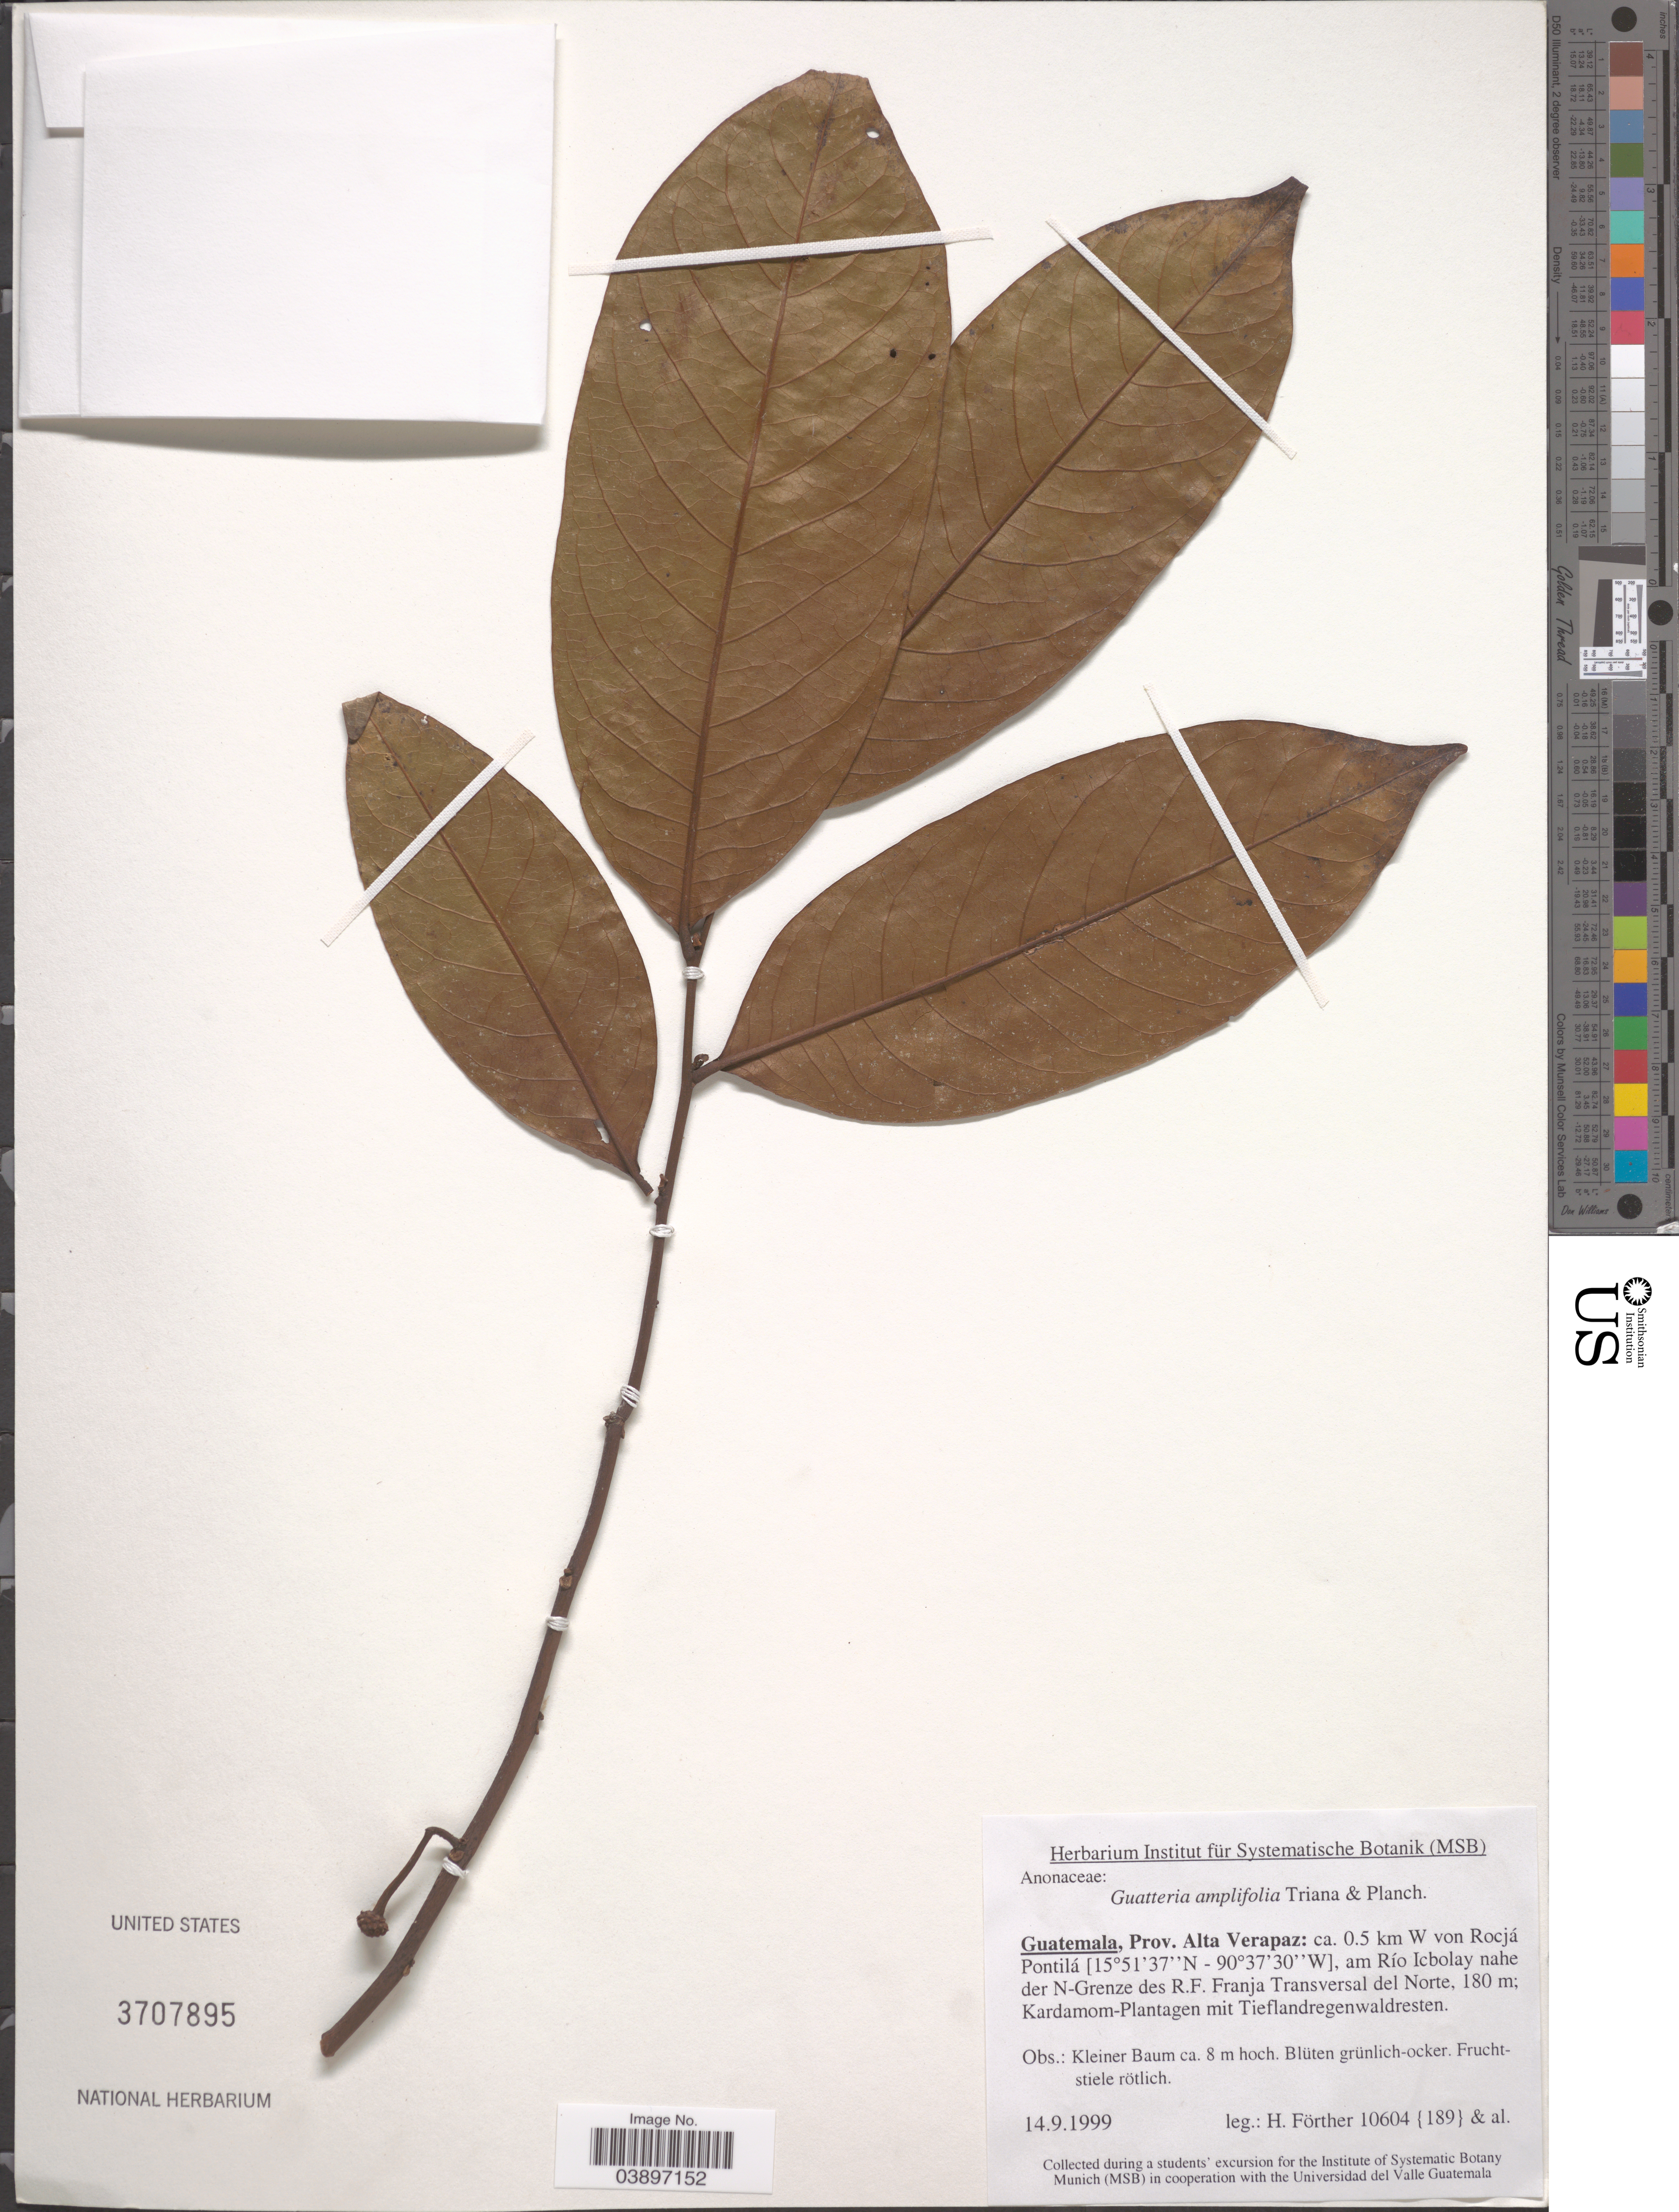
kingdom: Plantae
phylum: Tracheophyta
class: Magnoliopsida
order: Magnoliales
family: Annonaceae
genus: Guatteria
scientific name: Guatteria amplifolia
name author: Triana & Planch.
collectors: H. Förther & et al.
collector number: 10604 {189}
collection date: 1999-09-14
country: Guatemala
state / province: Alta Verapaz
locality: Ca. 0.5 km W von Rocjá Pontilá, am Río Icbolay nahe der N-Grenze des R. F. Franja Transversal del Norte.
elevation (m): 180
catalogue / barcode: US 3707895